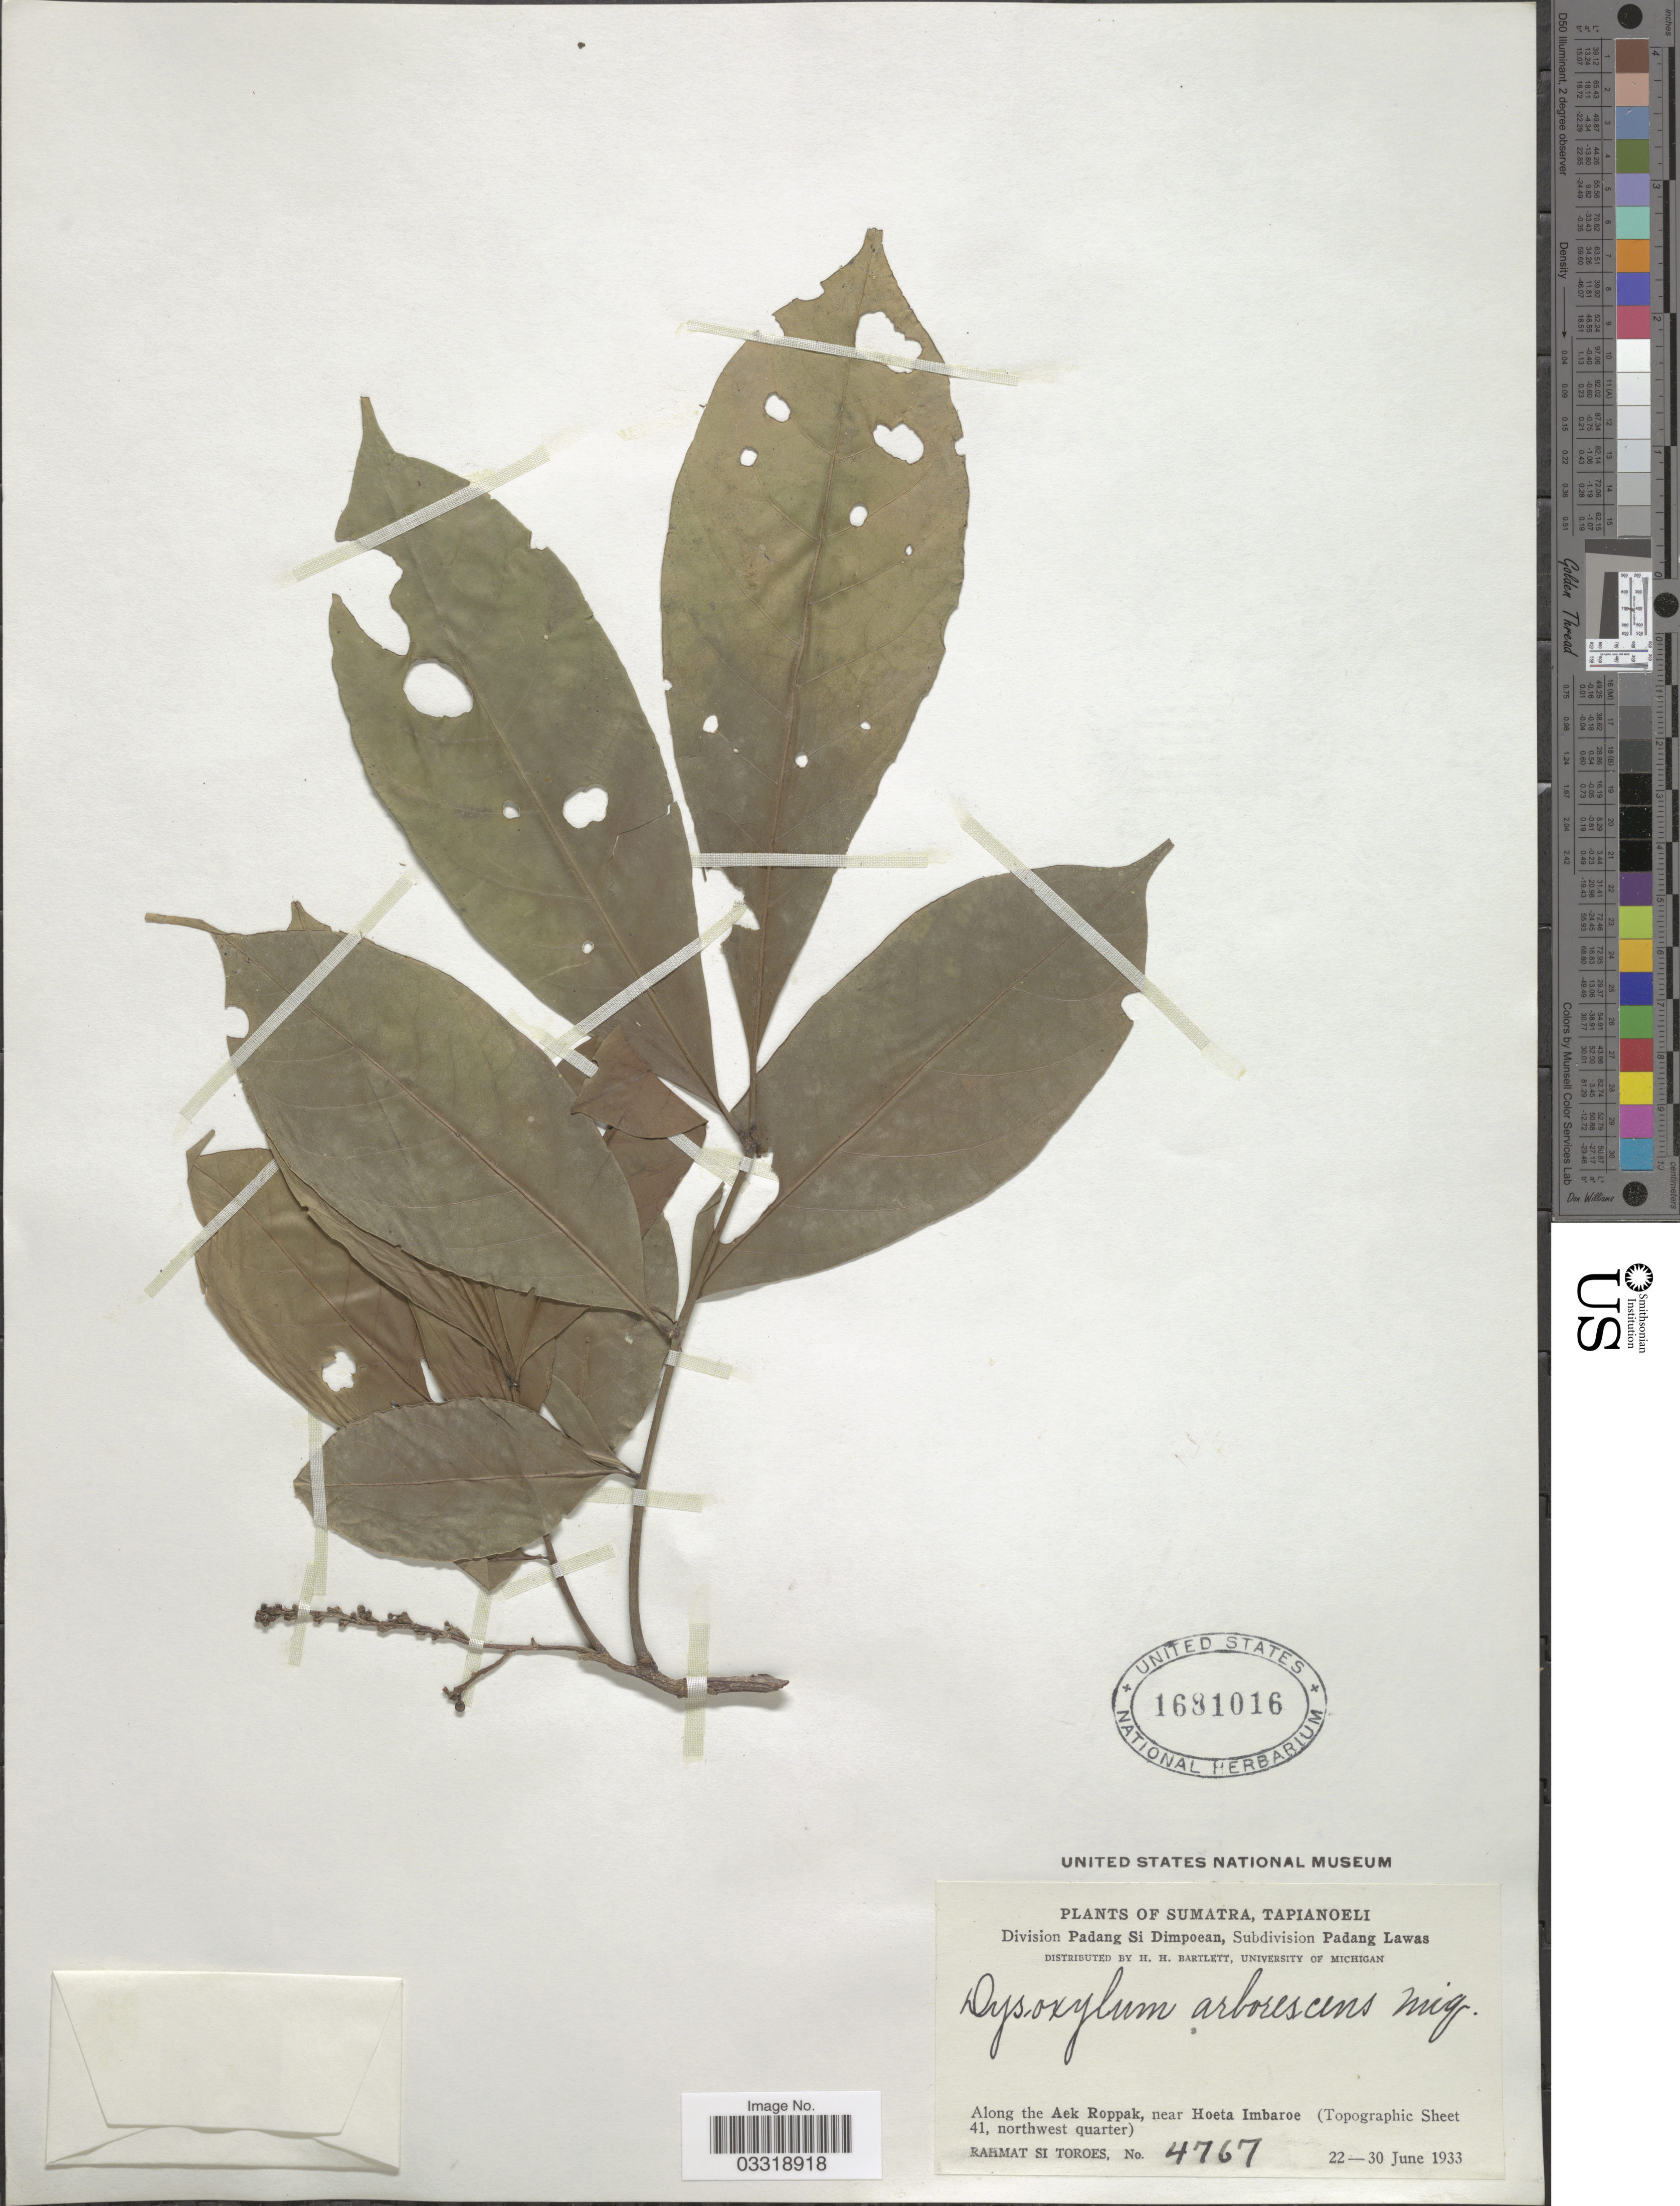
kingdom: Plantae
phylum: Tracheophyta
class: Magnoliopsida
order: Sapindales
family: Meliaceae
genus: Goniocheton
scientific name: Goniocheton arborescens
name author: Blume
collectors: Rahmat Si Boeea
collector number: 4767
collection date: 1933-06-22/1933-06-30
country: Indonesia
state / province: Sumatra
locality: Tapianoeli. Division Padang Si Dimpoean, Subdivision Padang Lawas. Along the Aek Roppak, near Hoeta Imbaroe (Topographic Sheet 41, northwest quarter).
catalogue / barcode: US 1681016